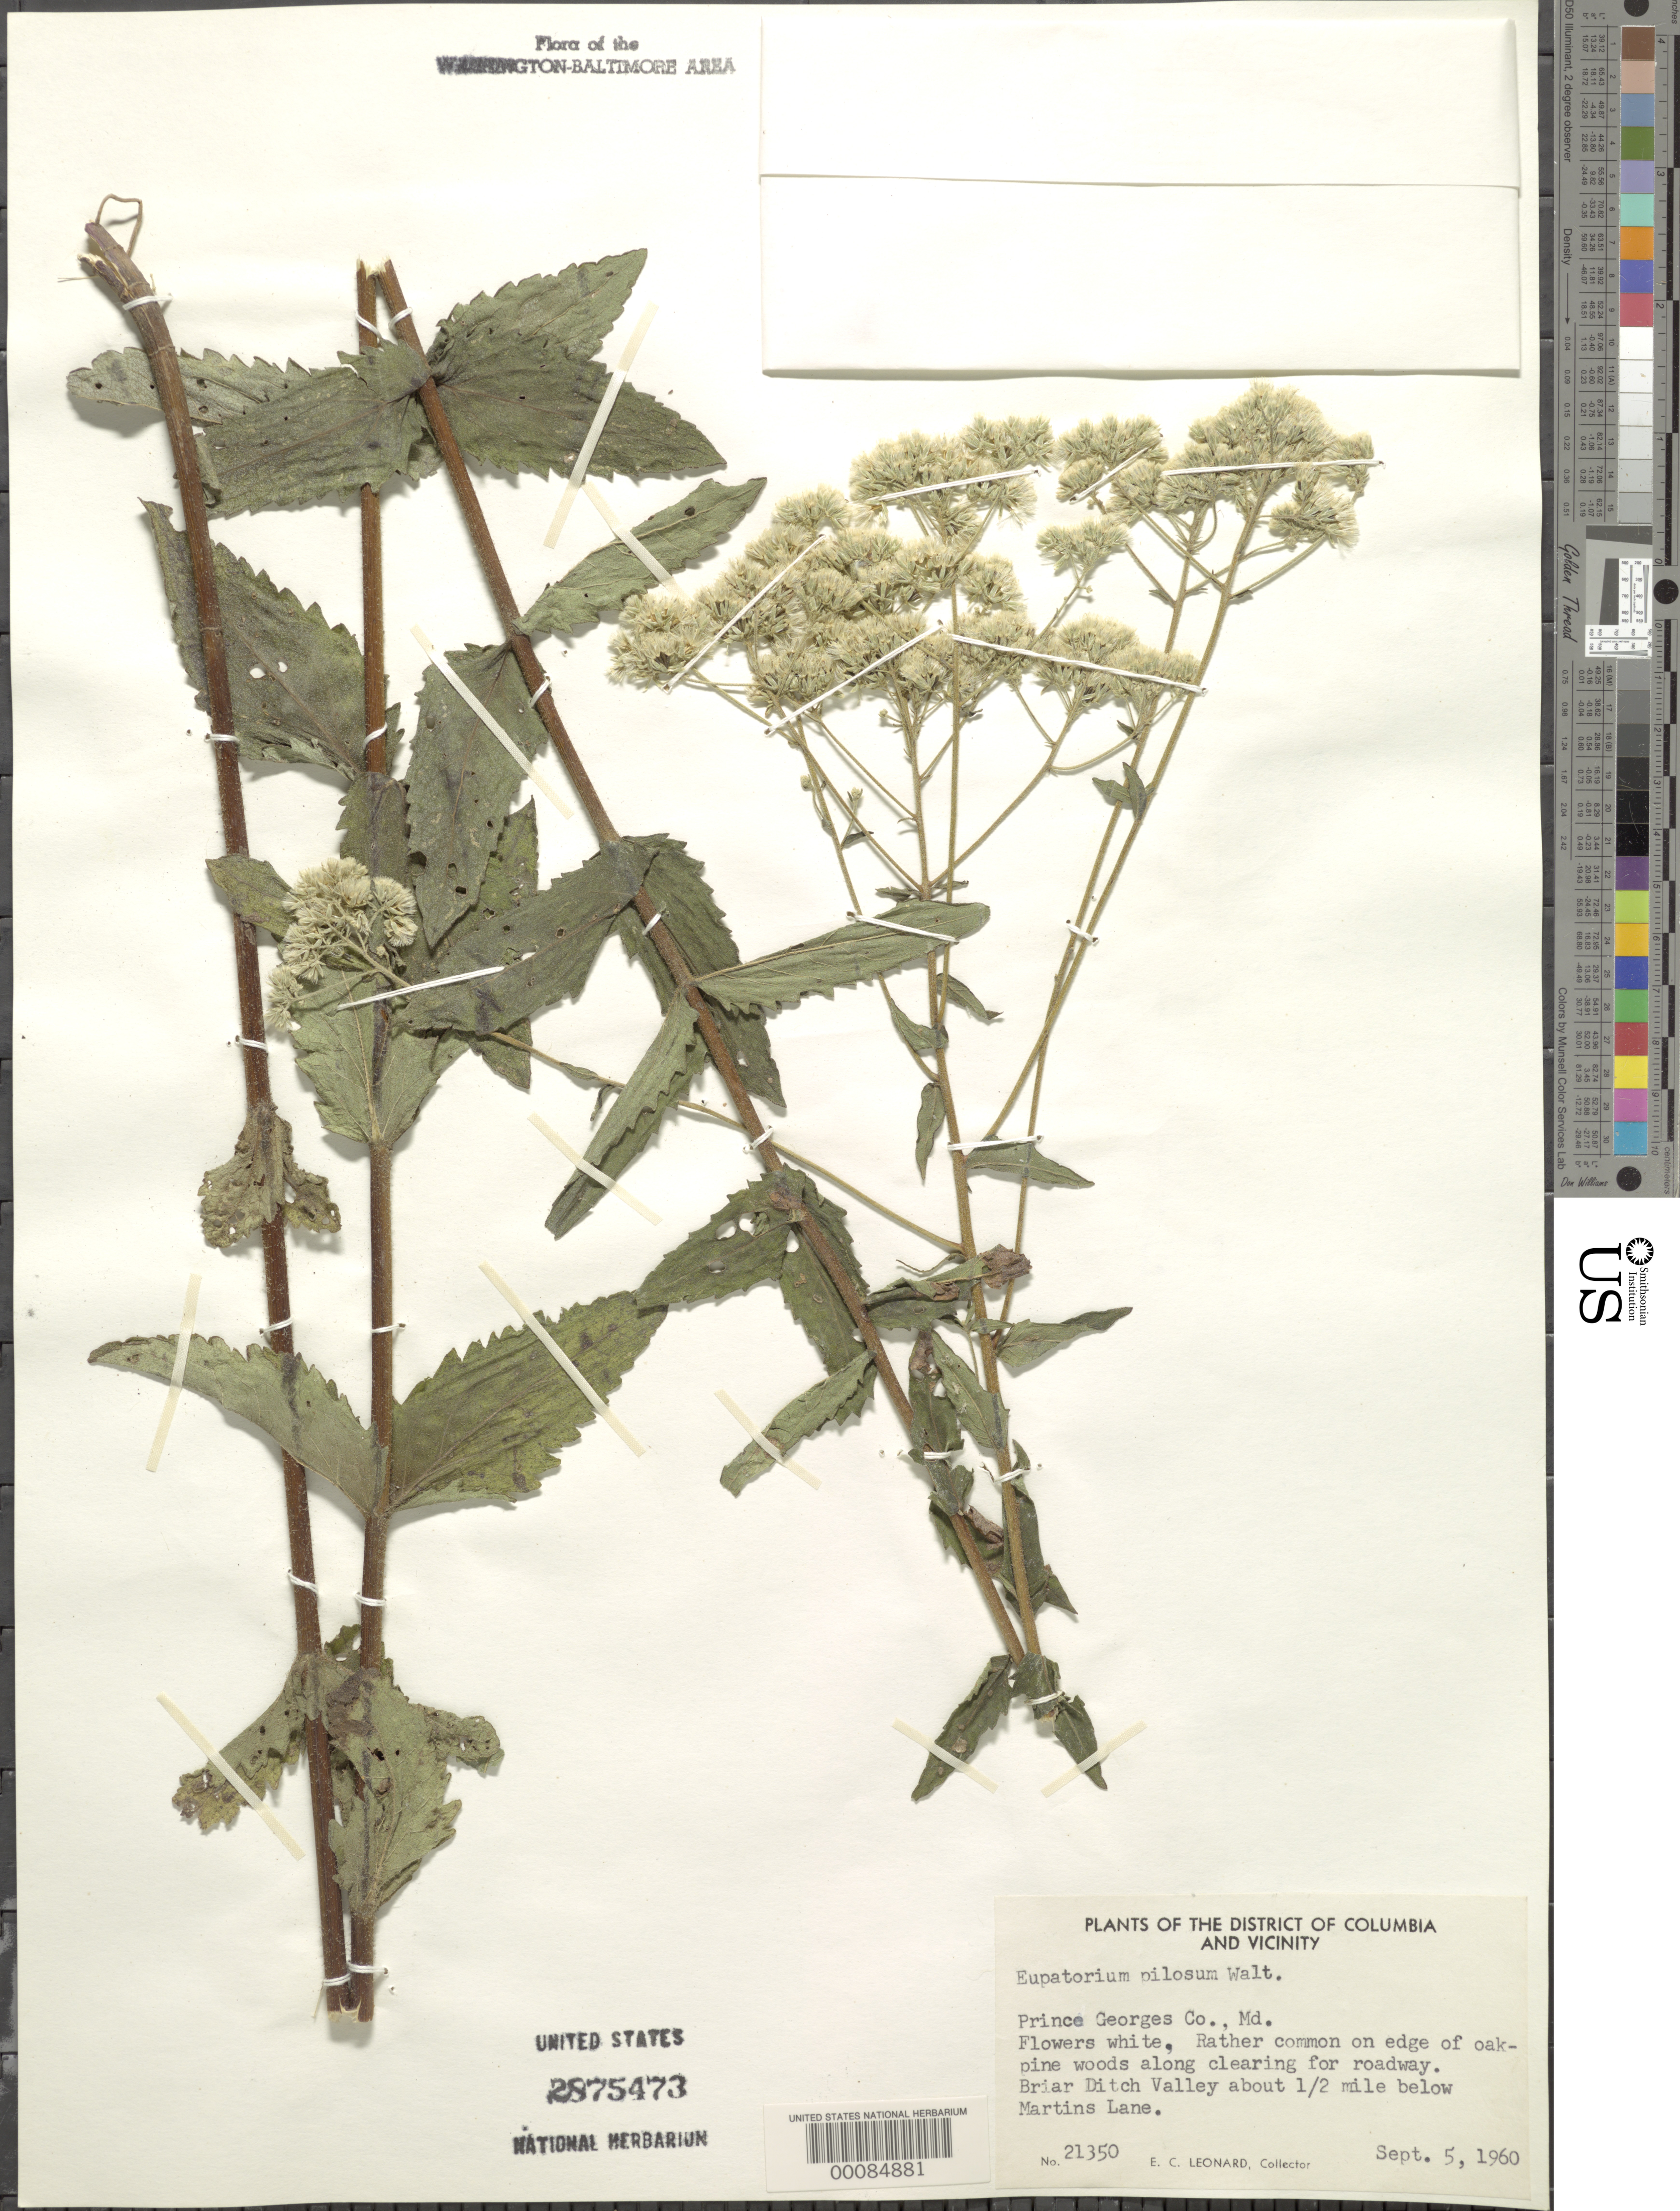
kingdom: Plantae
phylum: Tracheophyta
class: Magnoliopsida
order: Asterales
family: Asteraceae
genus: Eupatorium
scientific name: Eupatorium pilosum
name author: Walter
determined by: Montgomery, J. D.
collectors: E. C. Leonard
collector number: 21350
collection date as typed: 05 Sep 1960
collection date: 1960-09-05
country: United States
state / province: Maryland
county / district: Prince George's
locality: Briar Ditch Valley below Martins Lane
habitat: Edge of oak pine woods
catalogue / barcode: US 2875473